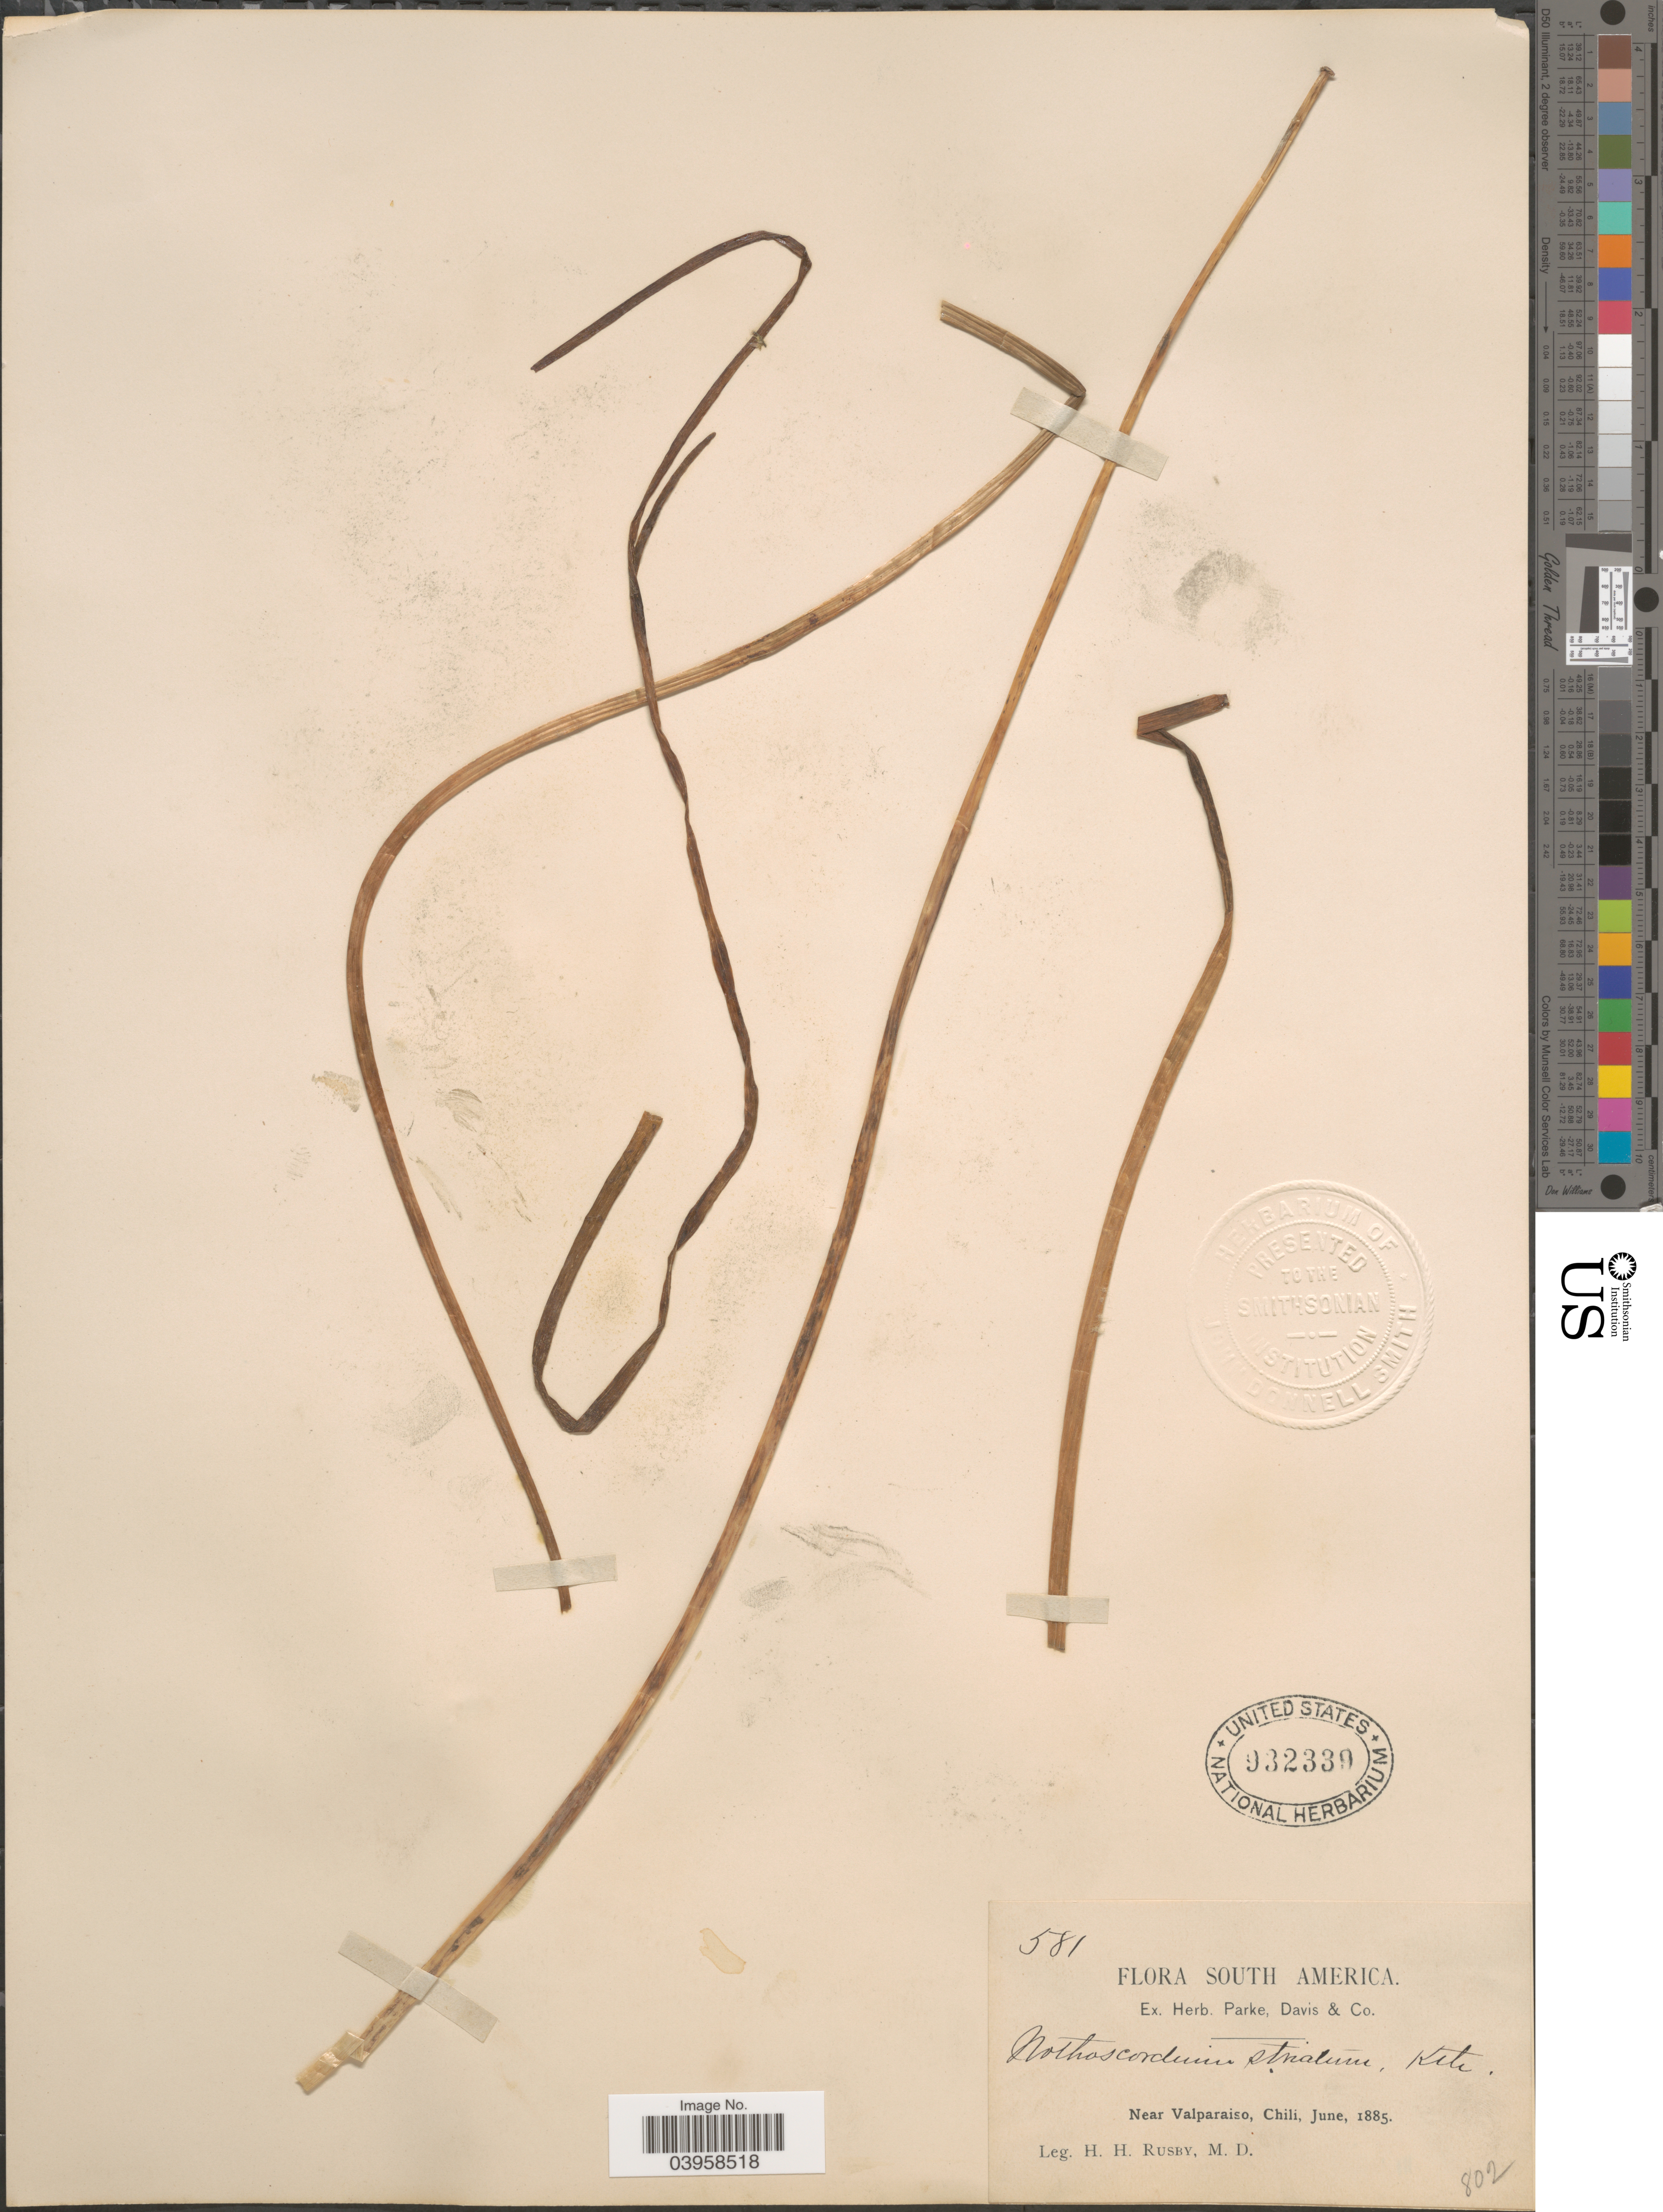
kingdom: Plantae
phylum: Tracheophyta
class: Liliopsida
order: Asparagales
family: Amaryllidaceae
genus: Nothoscordum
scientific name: Nothoscordum striatellum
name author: (Lindl.) Kunth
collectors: H. H. Rusby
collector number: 581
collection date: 1885-06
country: Chile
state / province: Valparaíso (V)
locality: Near Valparaiso.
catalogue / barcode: US 932339